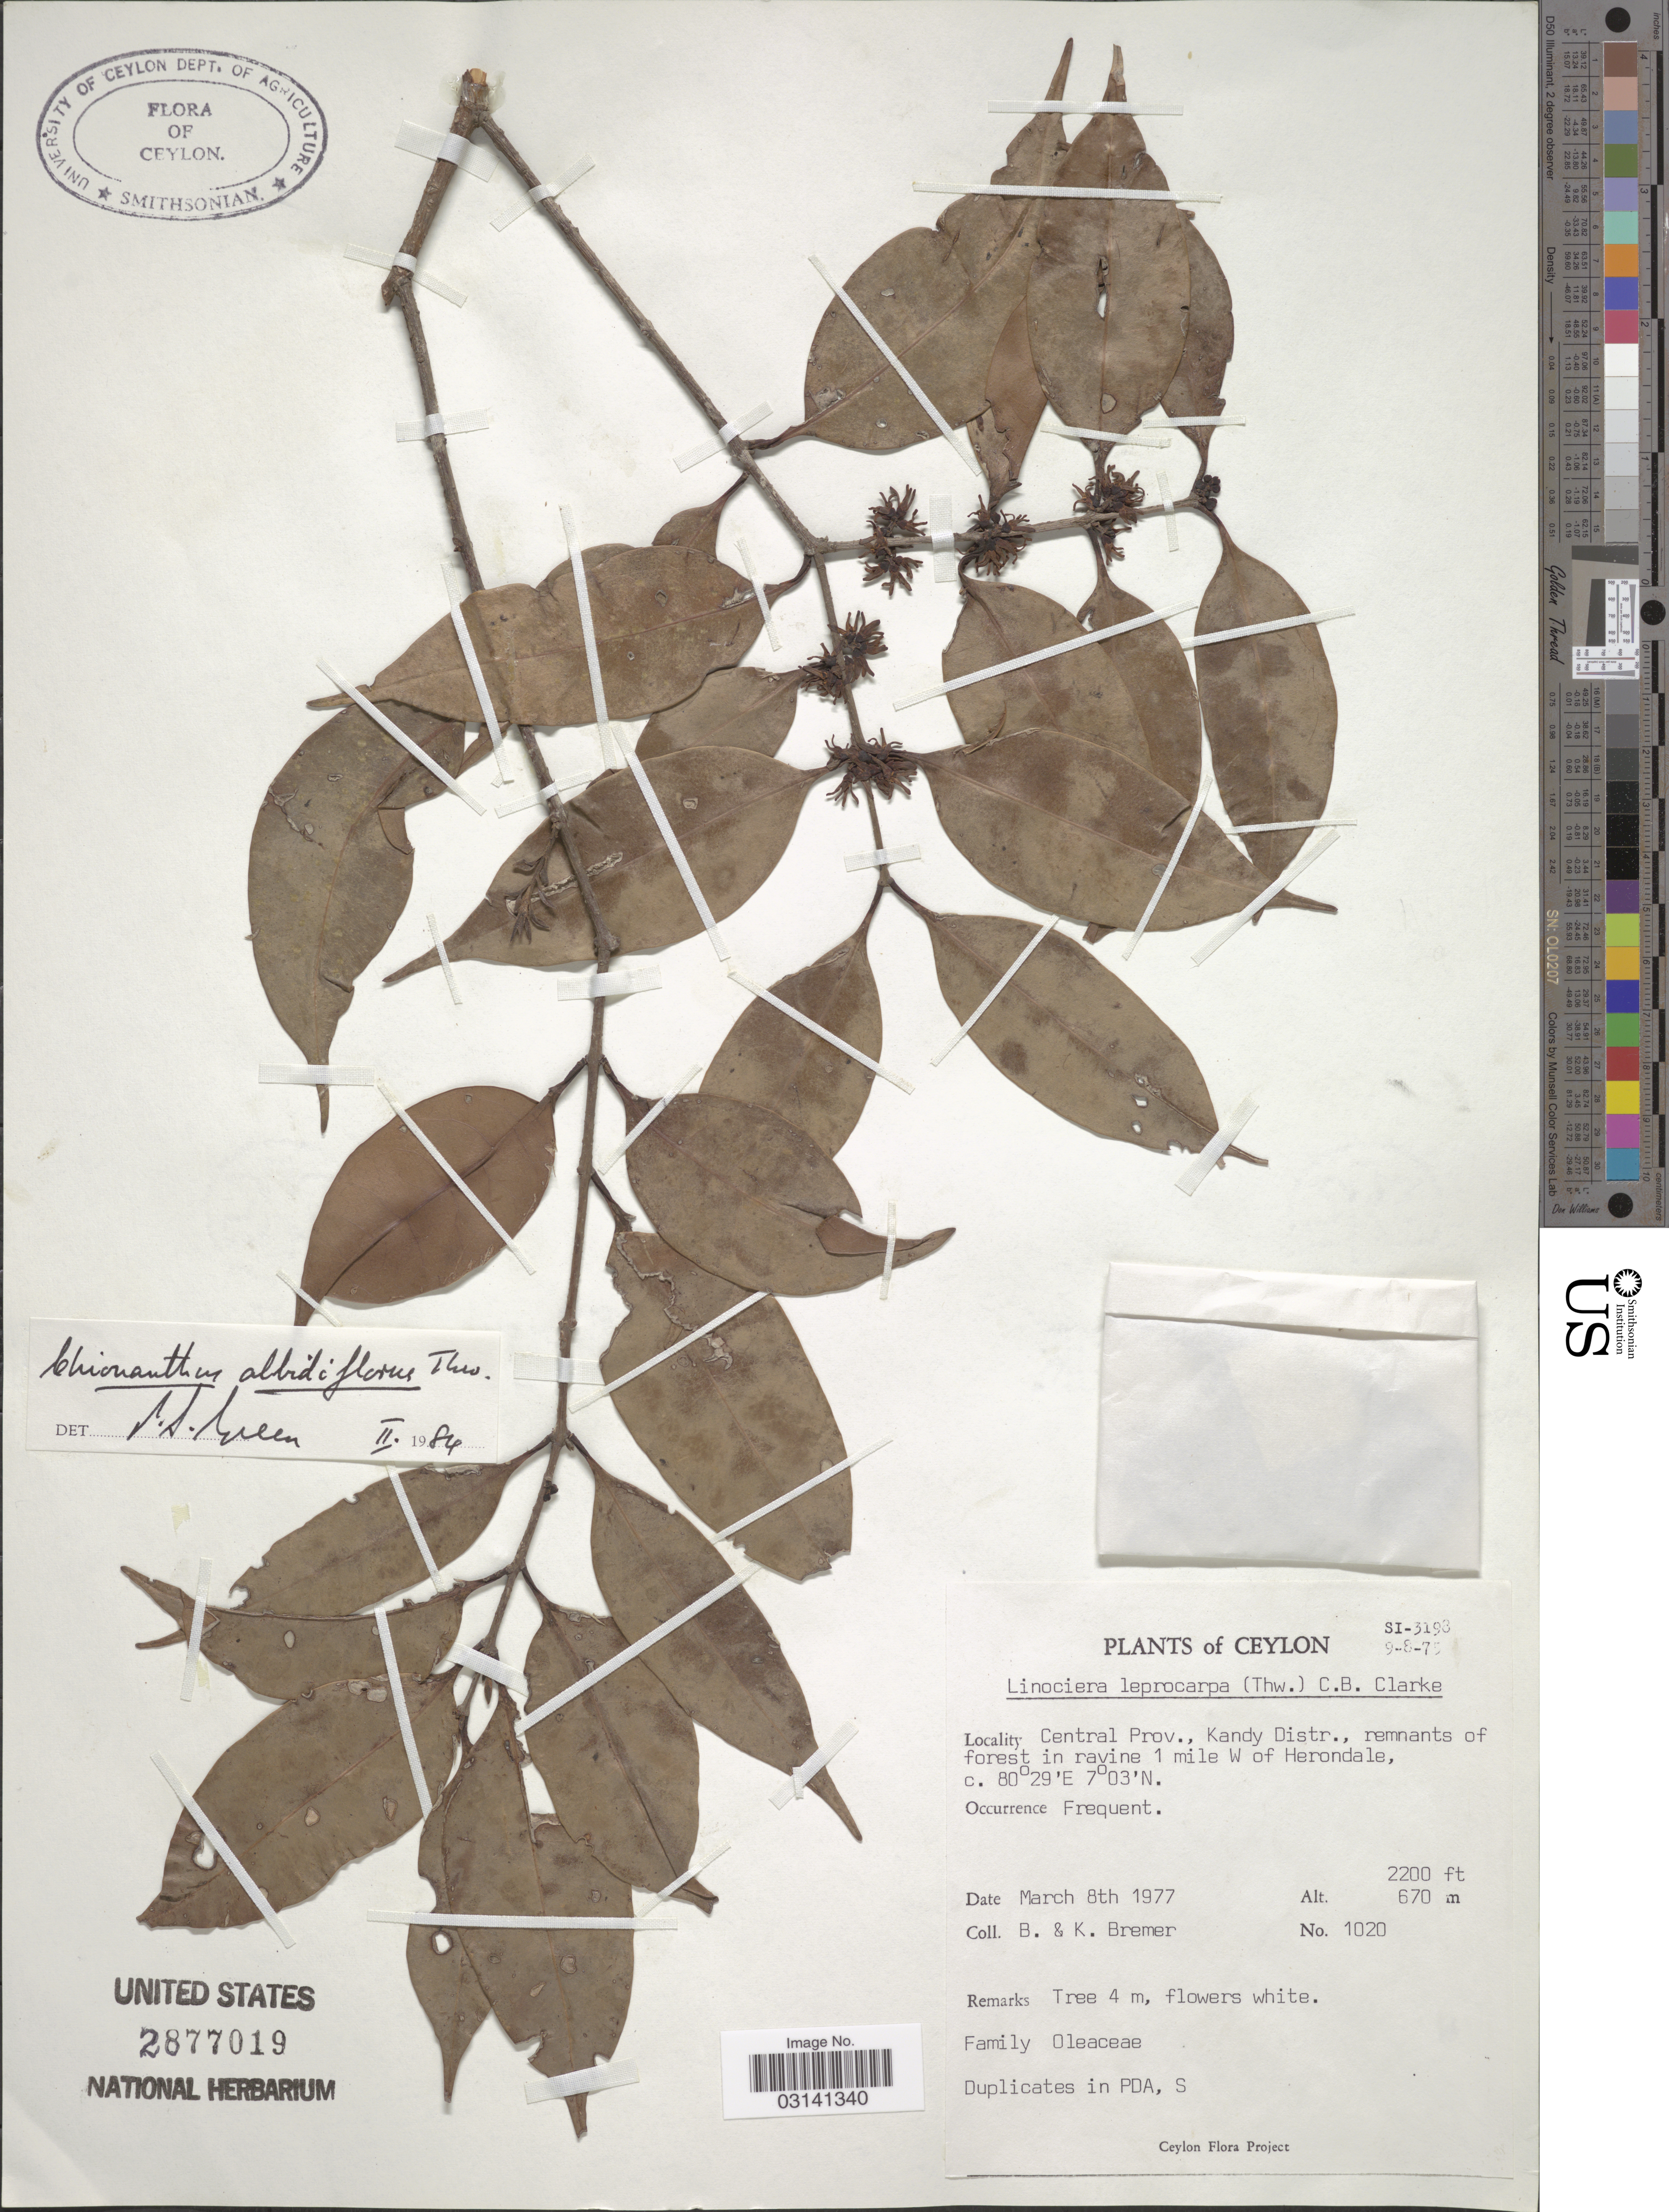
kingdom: Plantae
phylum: Tracheophyta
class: Magnoliopsida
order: Lamiales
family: Oleaceae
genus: Chionanthus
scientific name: Chionanthus albidiflorus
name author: Thwaites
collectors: B. Bremer & K. Bremer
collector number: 1020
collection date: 1977-03-08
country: Sri Lanka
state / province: Central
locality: Ceylon, Kandy Distr., remnants of forest in ravine 1 mile W of Herondale.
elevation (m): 671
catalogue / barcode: US 2877019